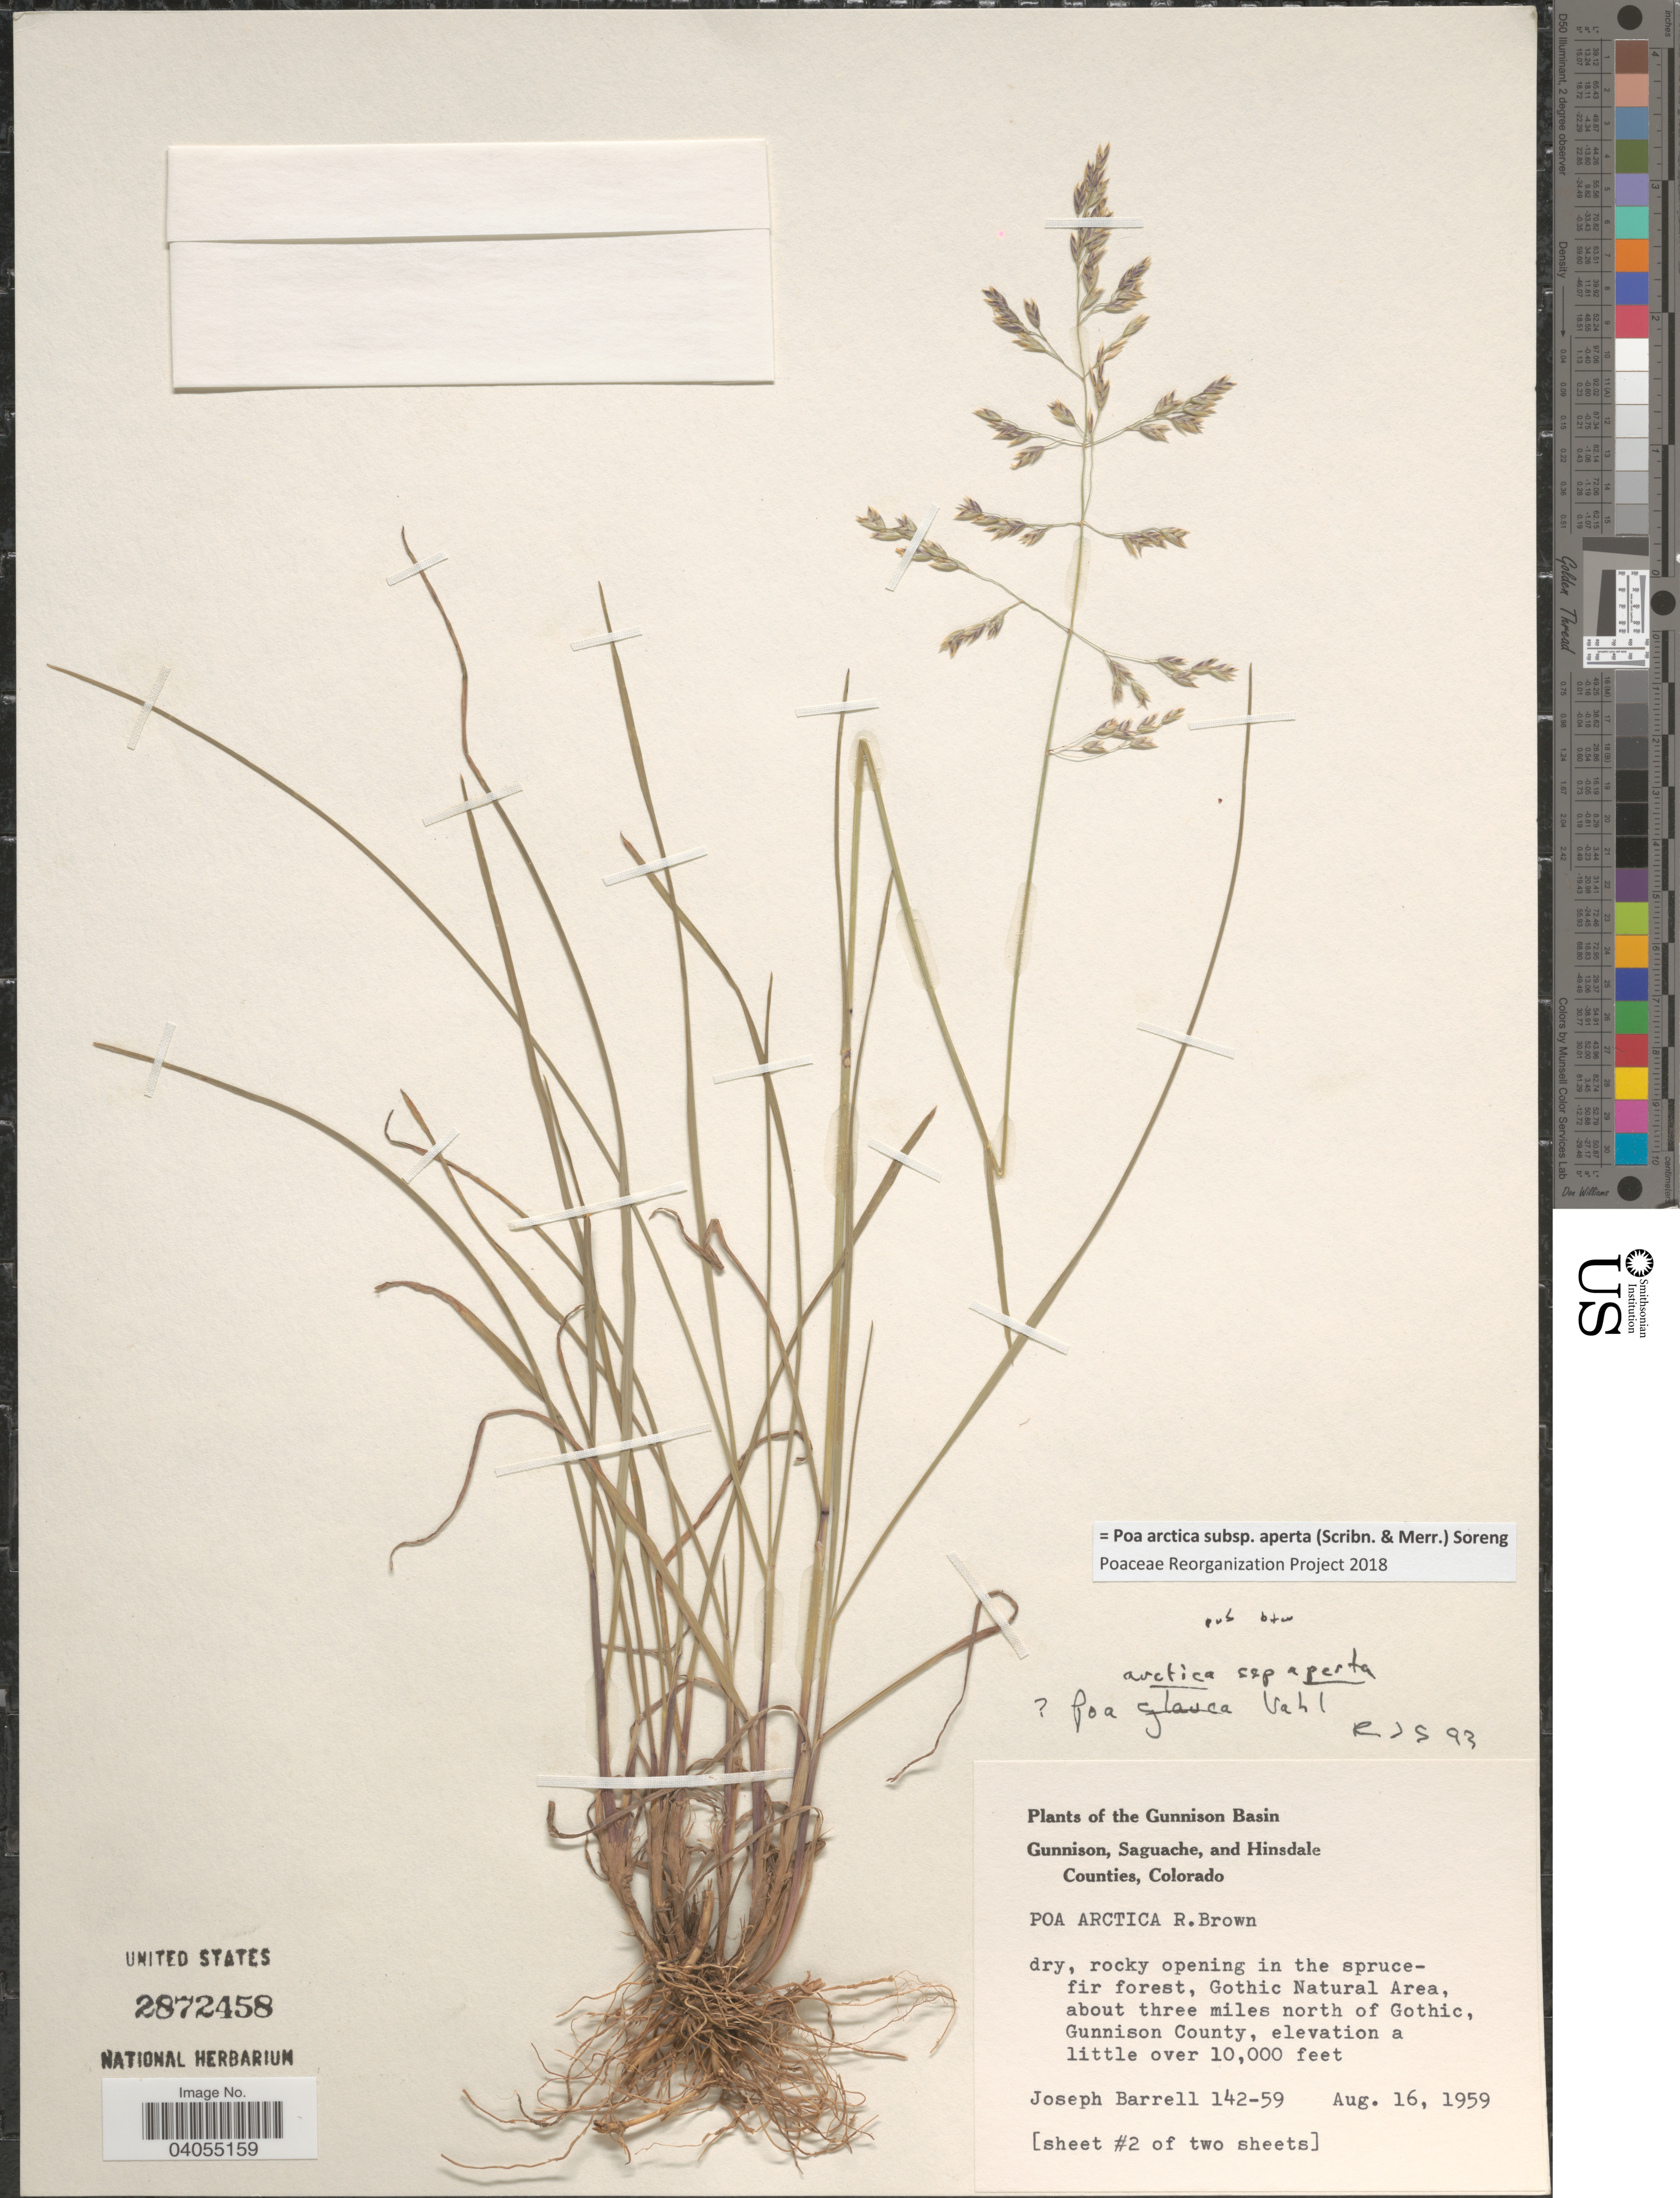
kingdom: Plantae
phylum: Tracheophyta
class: Liliopsida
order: Poales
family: Poaceae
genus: Poa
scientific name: Poa arctica subsp. aperta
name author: (Scribn. & Merr.) Soreng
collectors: J. Barrell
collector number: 142-59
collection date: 1959-08-16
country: United States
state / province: Colorado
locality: Gunnison Basin. Gothic Natural Area, about three miles north of Gothic, Gunnison County.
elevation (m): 3048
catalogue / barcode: US 2872458